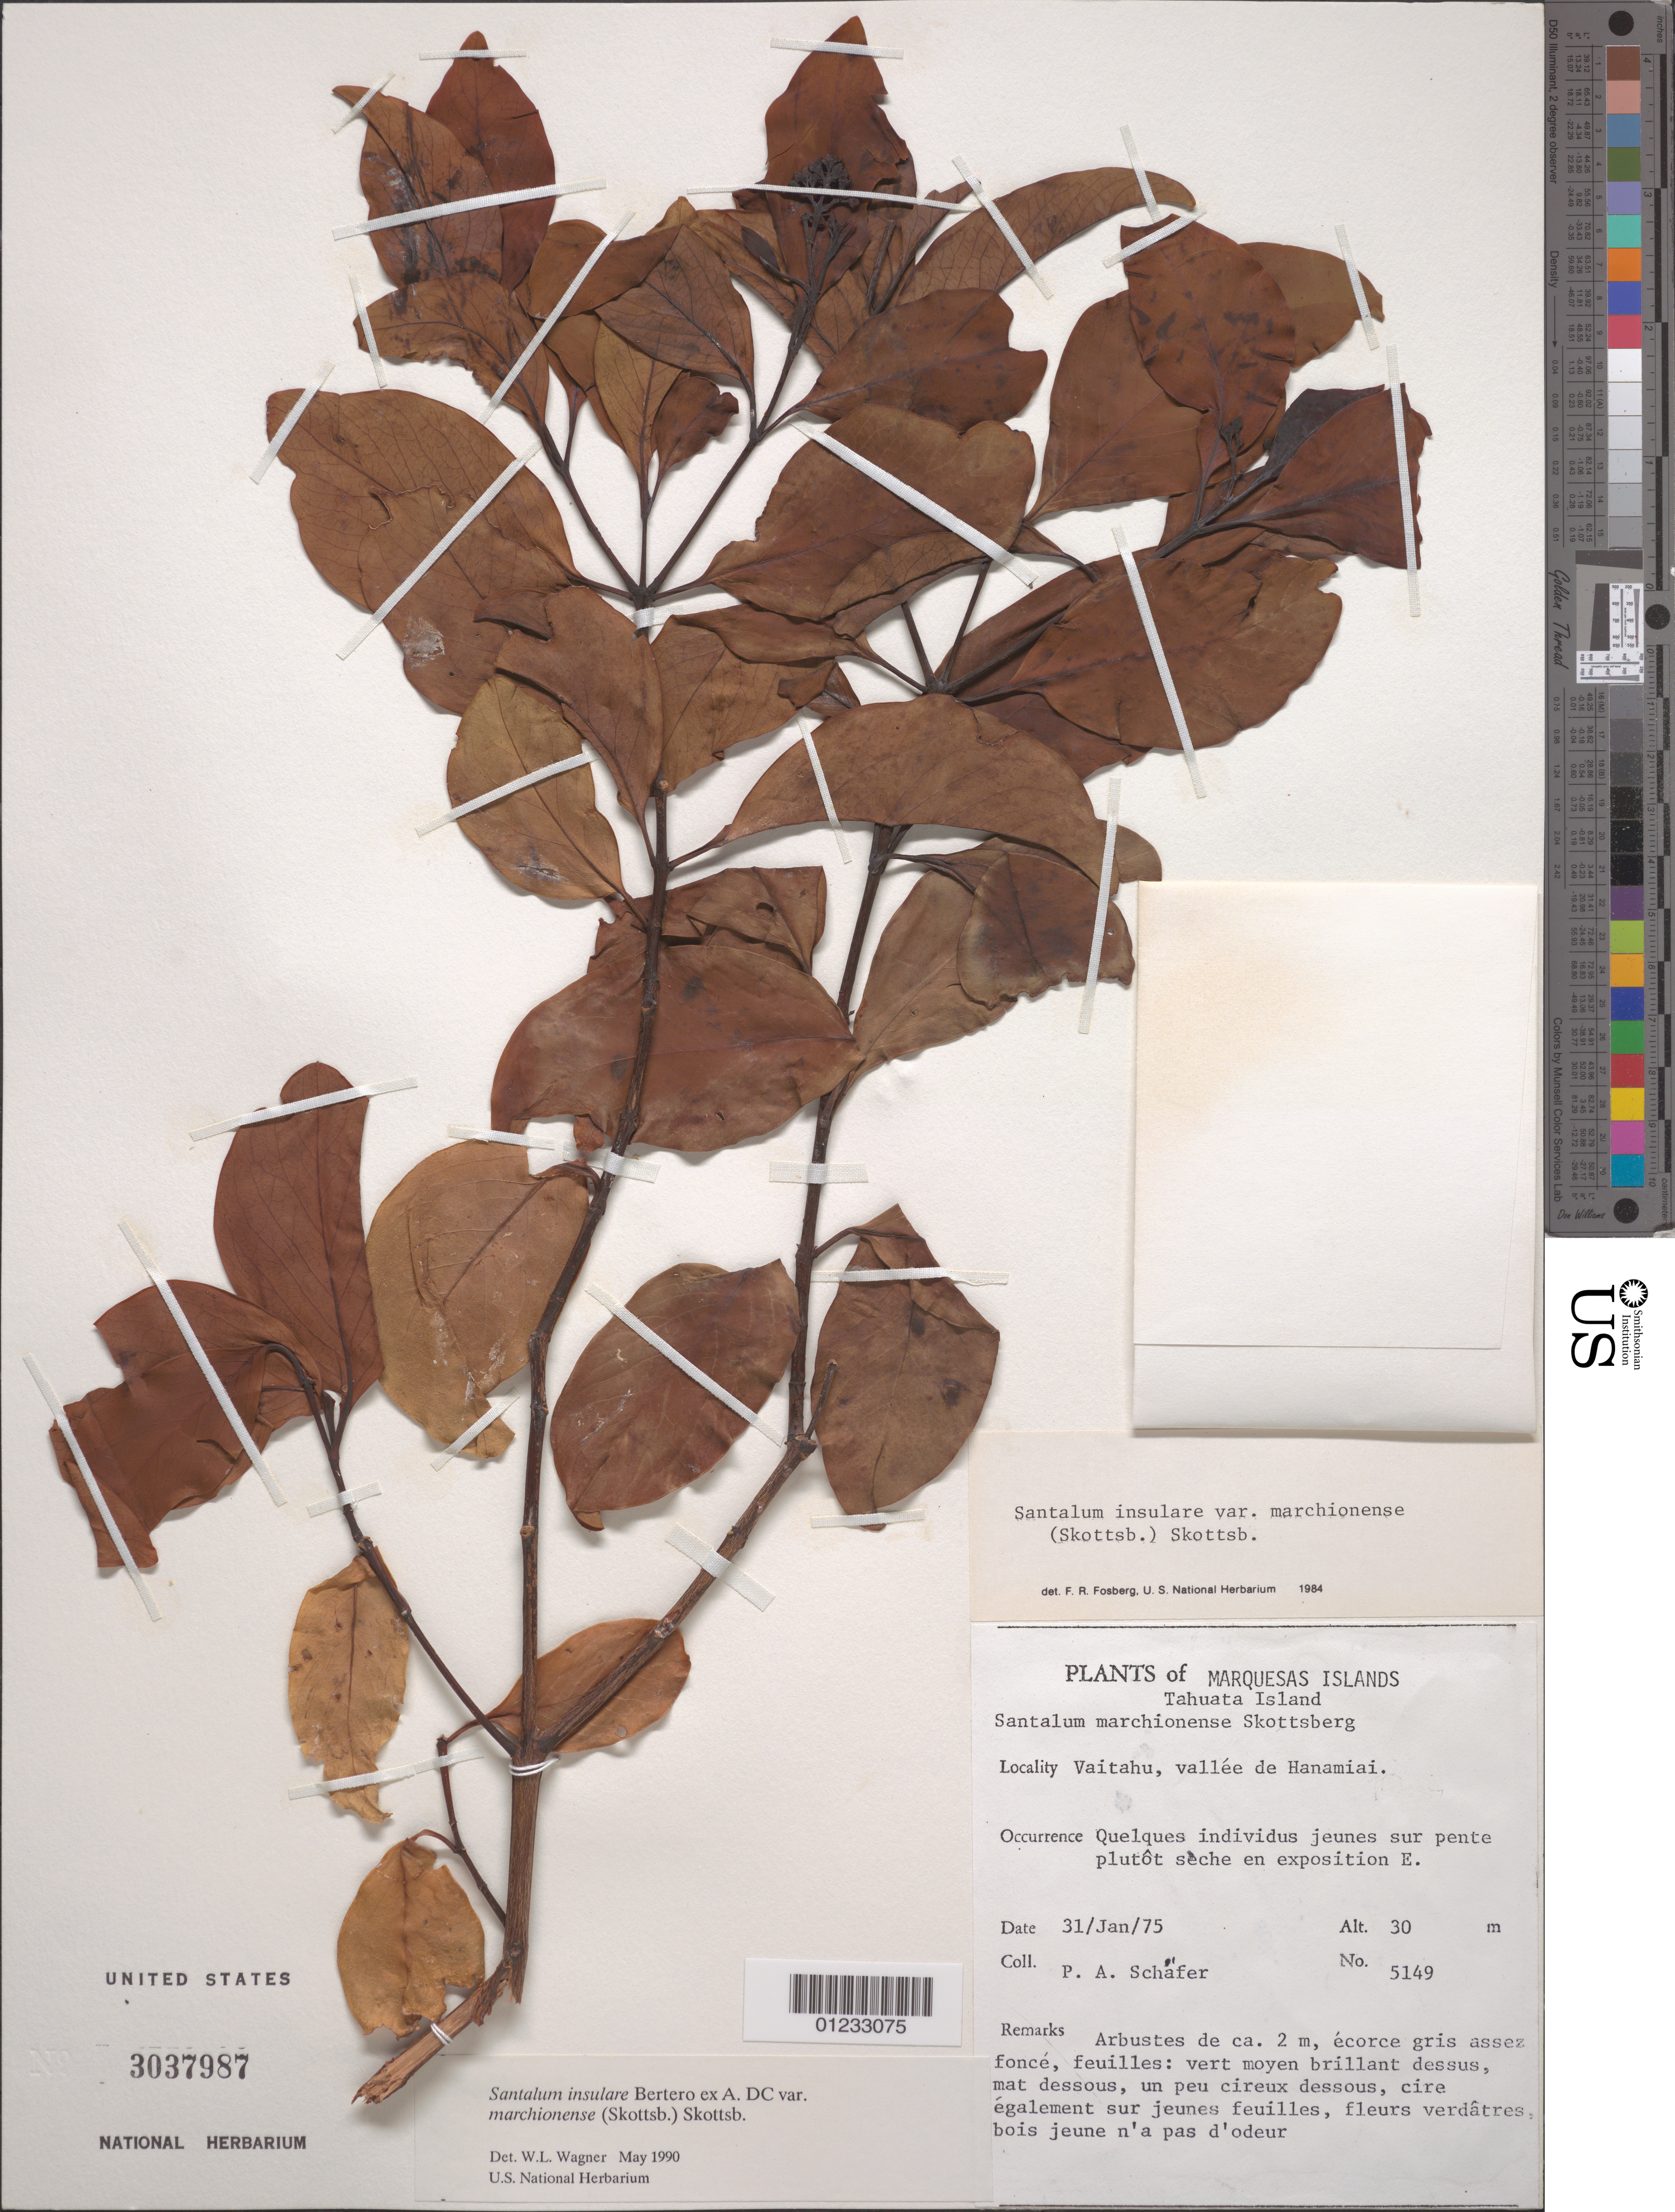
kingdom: Plantae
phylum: Tracheophyta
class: Magnoliopsida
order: Santalales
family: Santalaceae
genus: Santalum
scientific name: Santalum insulare var. marchionense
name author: (Skottsb.) Skottsb.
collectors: P. A. Schäfer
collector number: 5149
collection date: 1975-01-31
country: French Polynesia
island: Tahuata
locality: Vaitahu, Hanamiai Valley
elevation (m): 30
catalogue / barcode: US 3037987